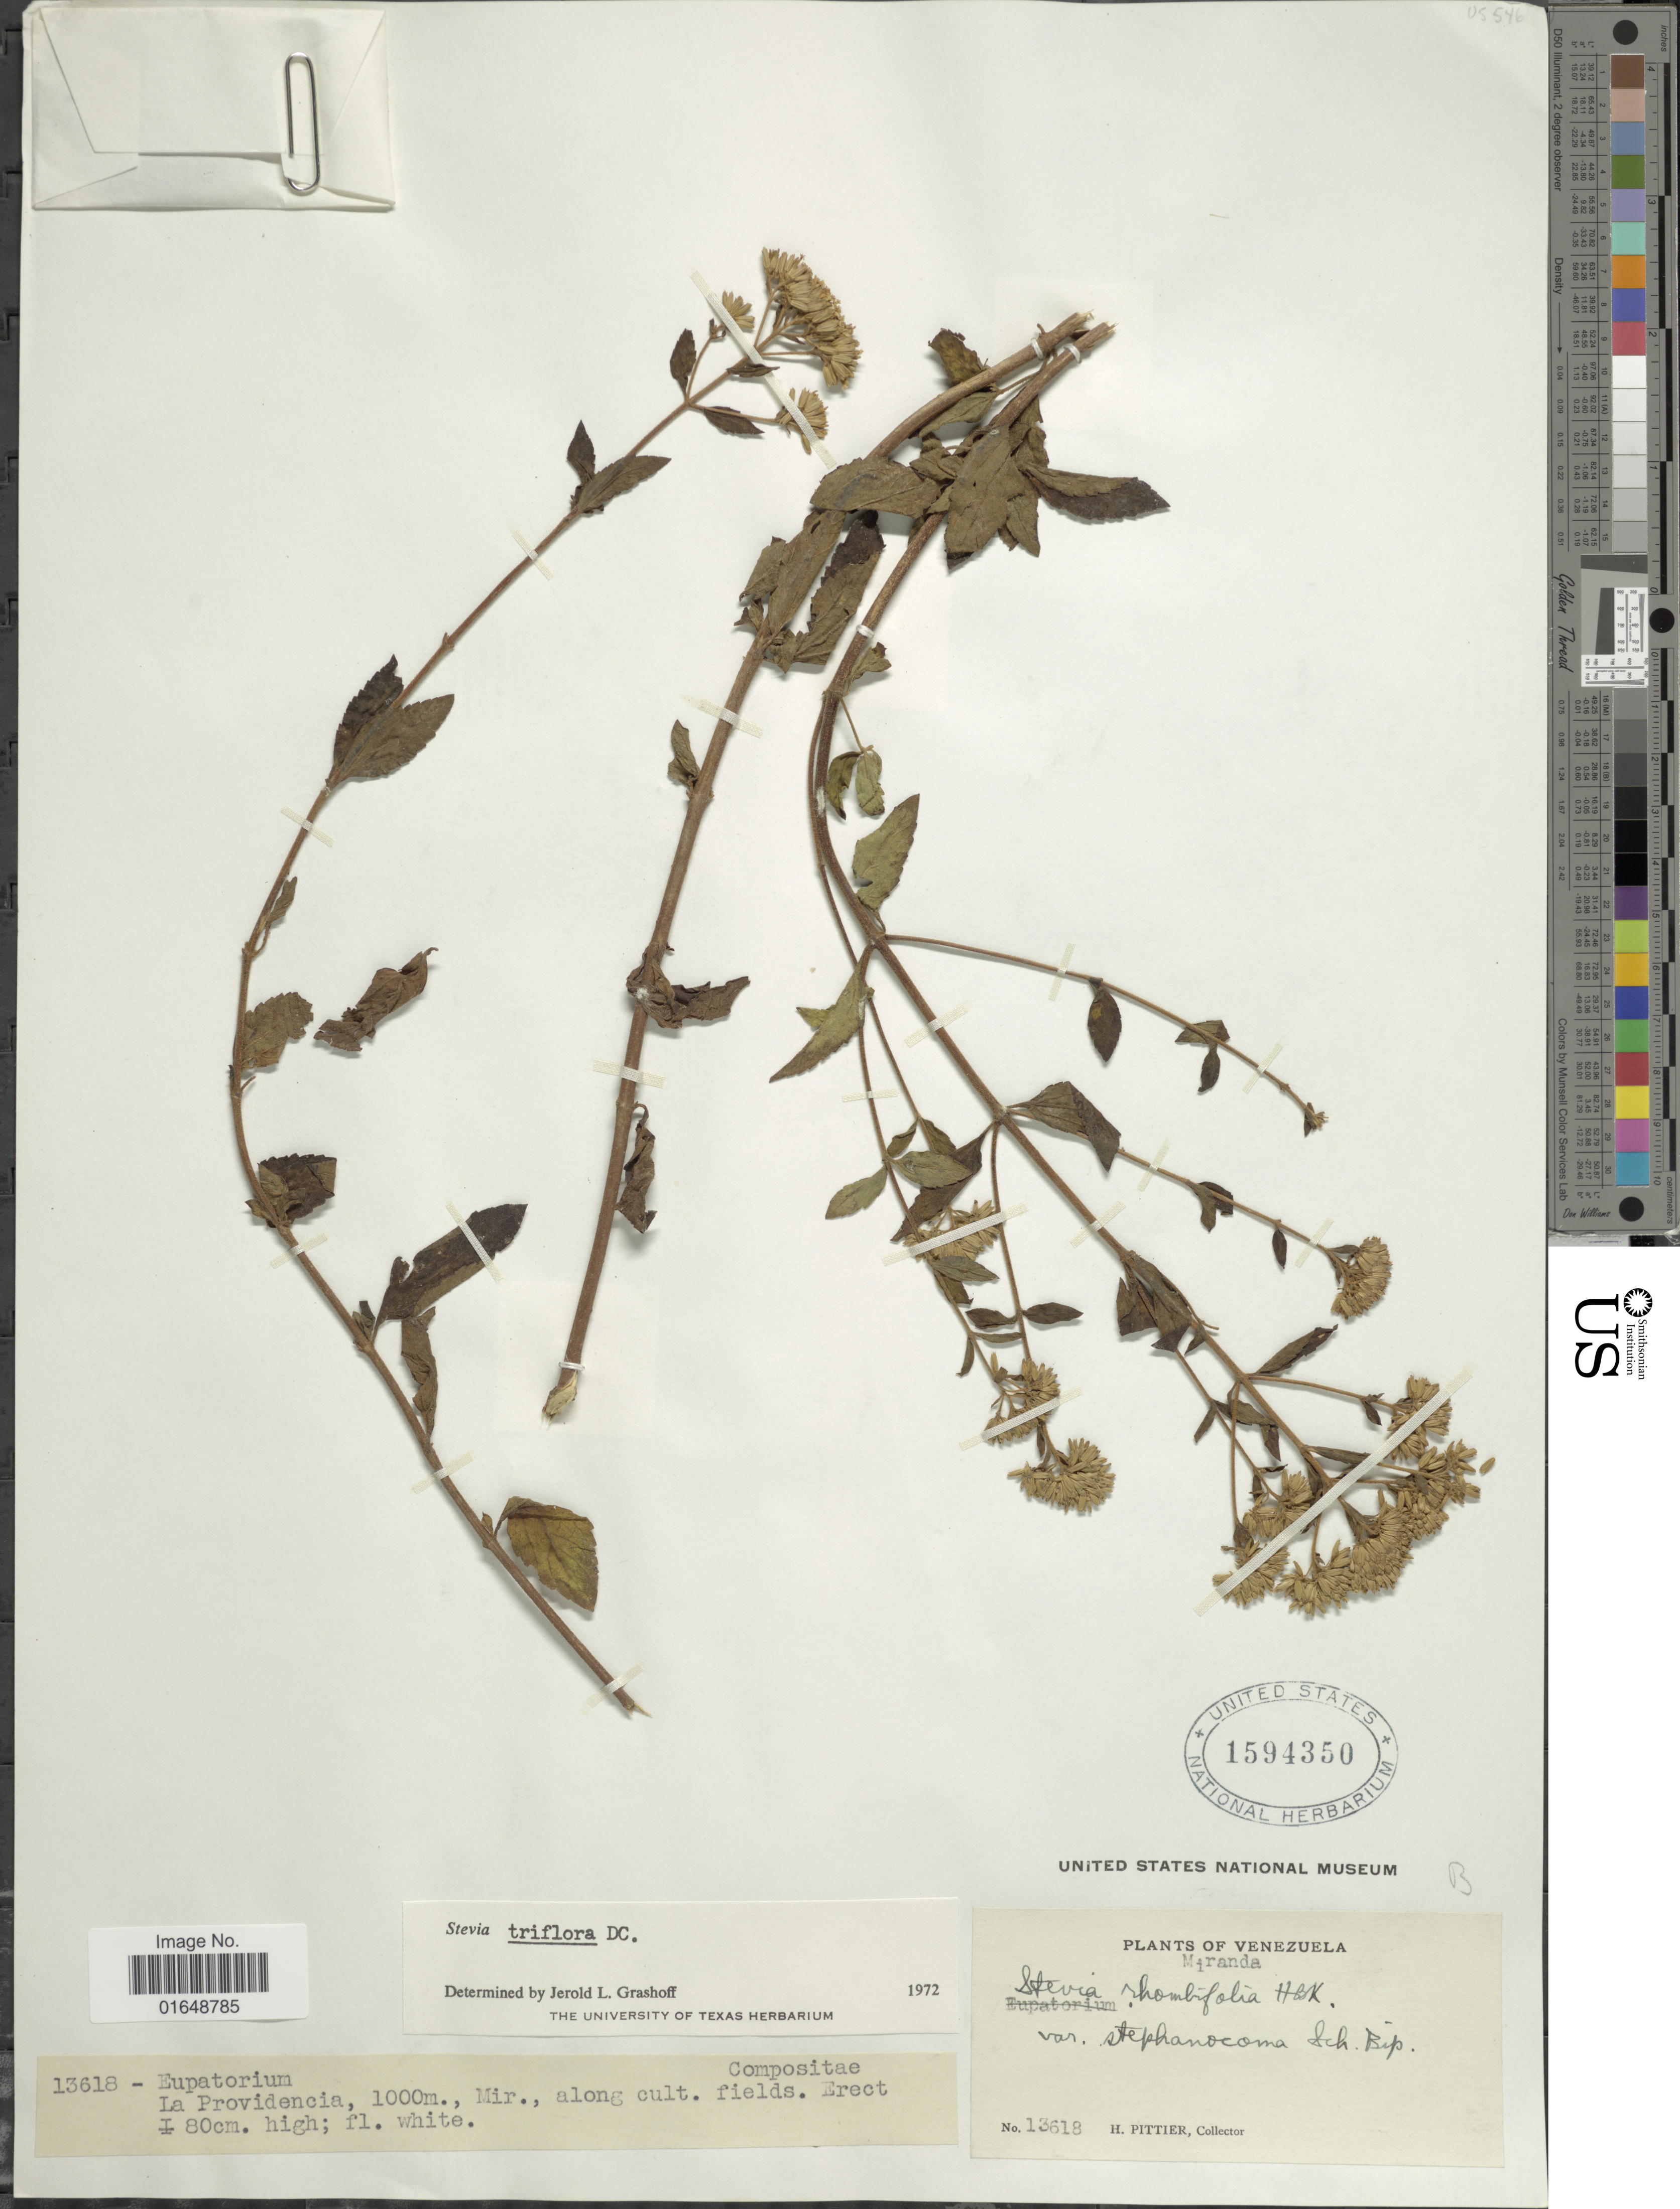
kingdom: Plantae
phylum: Tracheophyta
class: Magnoliopsida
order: Asterales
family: Asteraceae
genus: Stevia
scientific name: Stevia triflora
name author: DC.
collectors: H. F. Pittier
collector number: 13618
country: Venezuela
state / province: Miranda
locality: La Providencia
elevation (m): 1000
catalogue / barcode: US 1594350